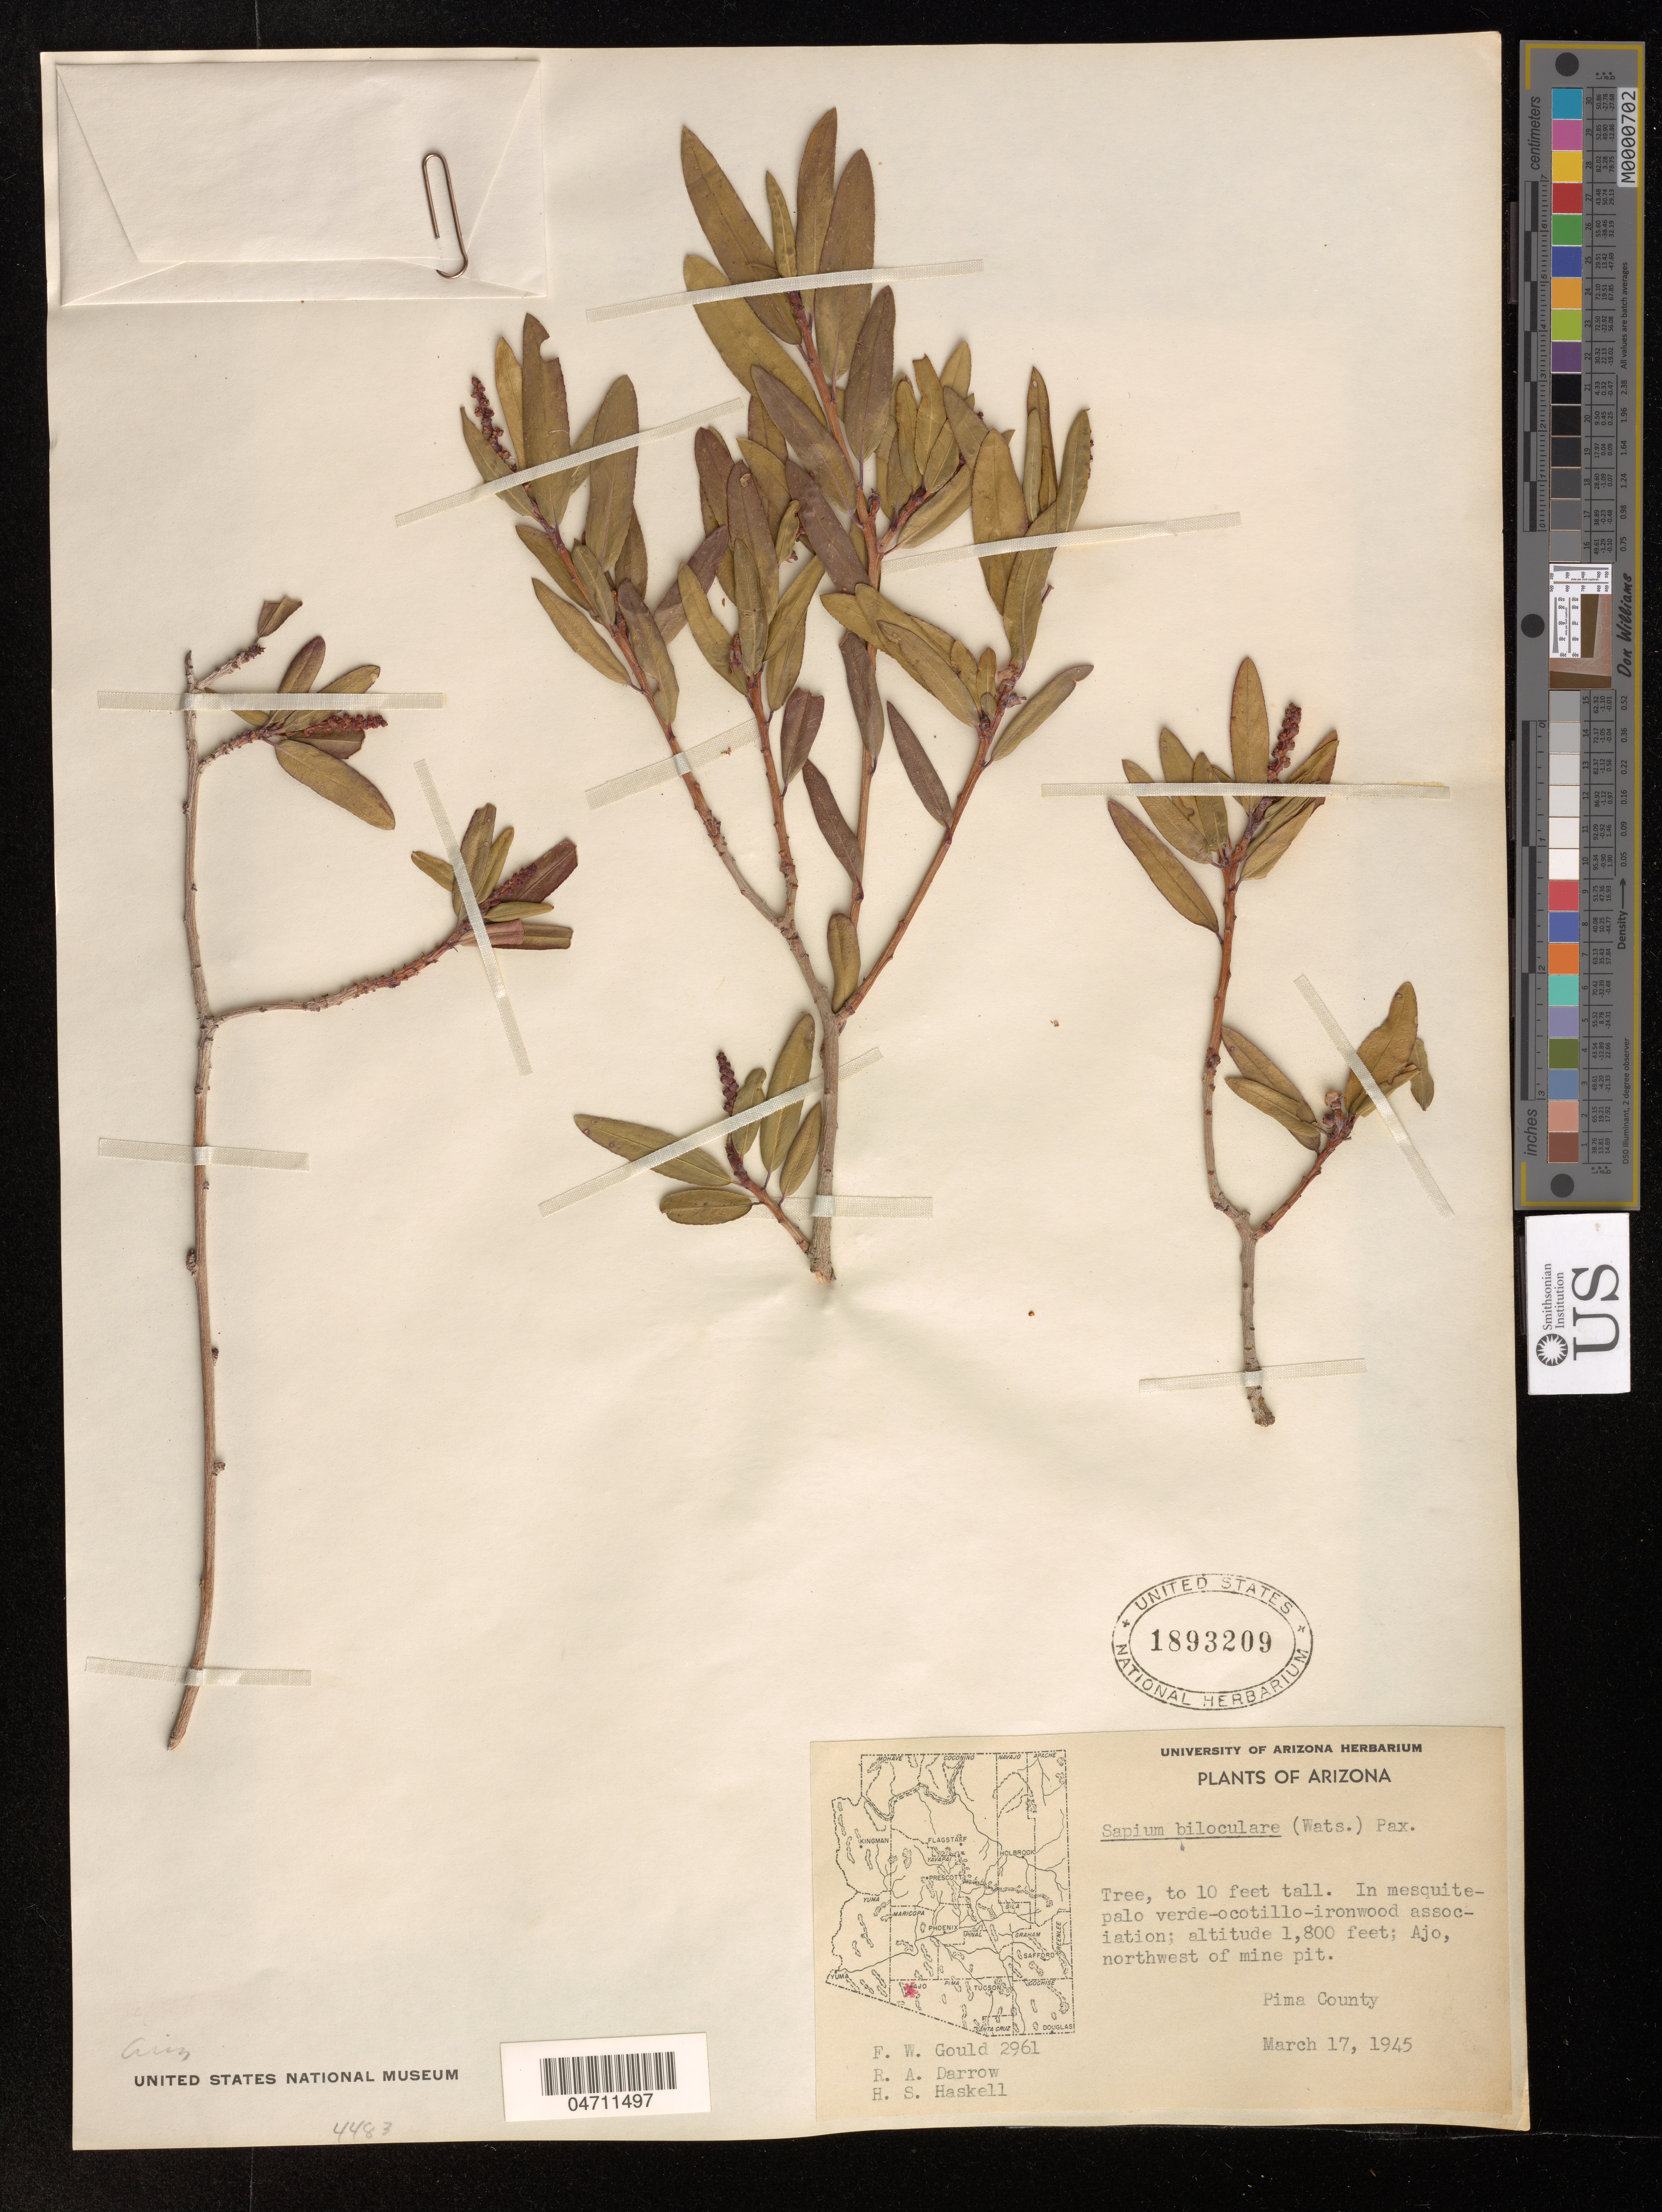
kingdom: Plantae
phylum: Tracheophyta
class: Magnoliopsida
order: Malpighiales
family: Euphorbiaceae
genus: Sapium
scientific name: Sapium biloculare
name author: (S. Watson) Pax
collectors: F. W. Gould, R. A. Darrow & H. Haskell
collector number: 2961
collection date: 1945-03-17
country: United States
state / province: Arizona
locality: Ejo, northwest of mine pit. Pima County.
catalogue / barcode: US 1893209